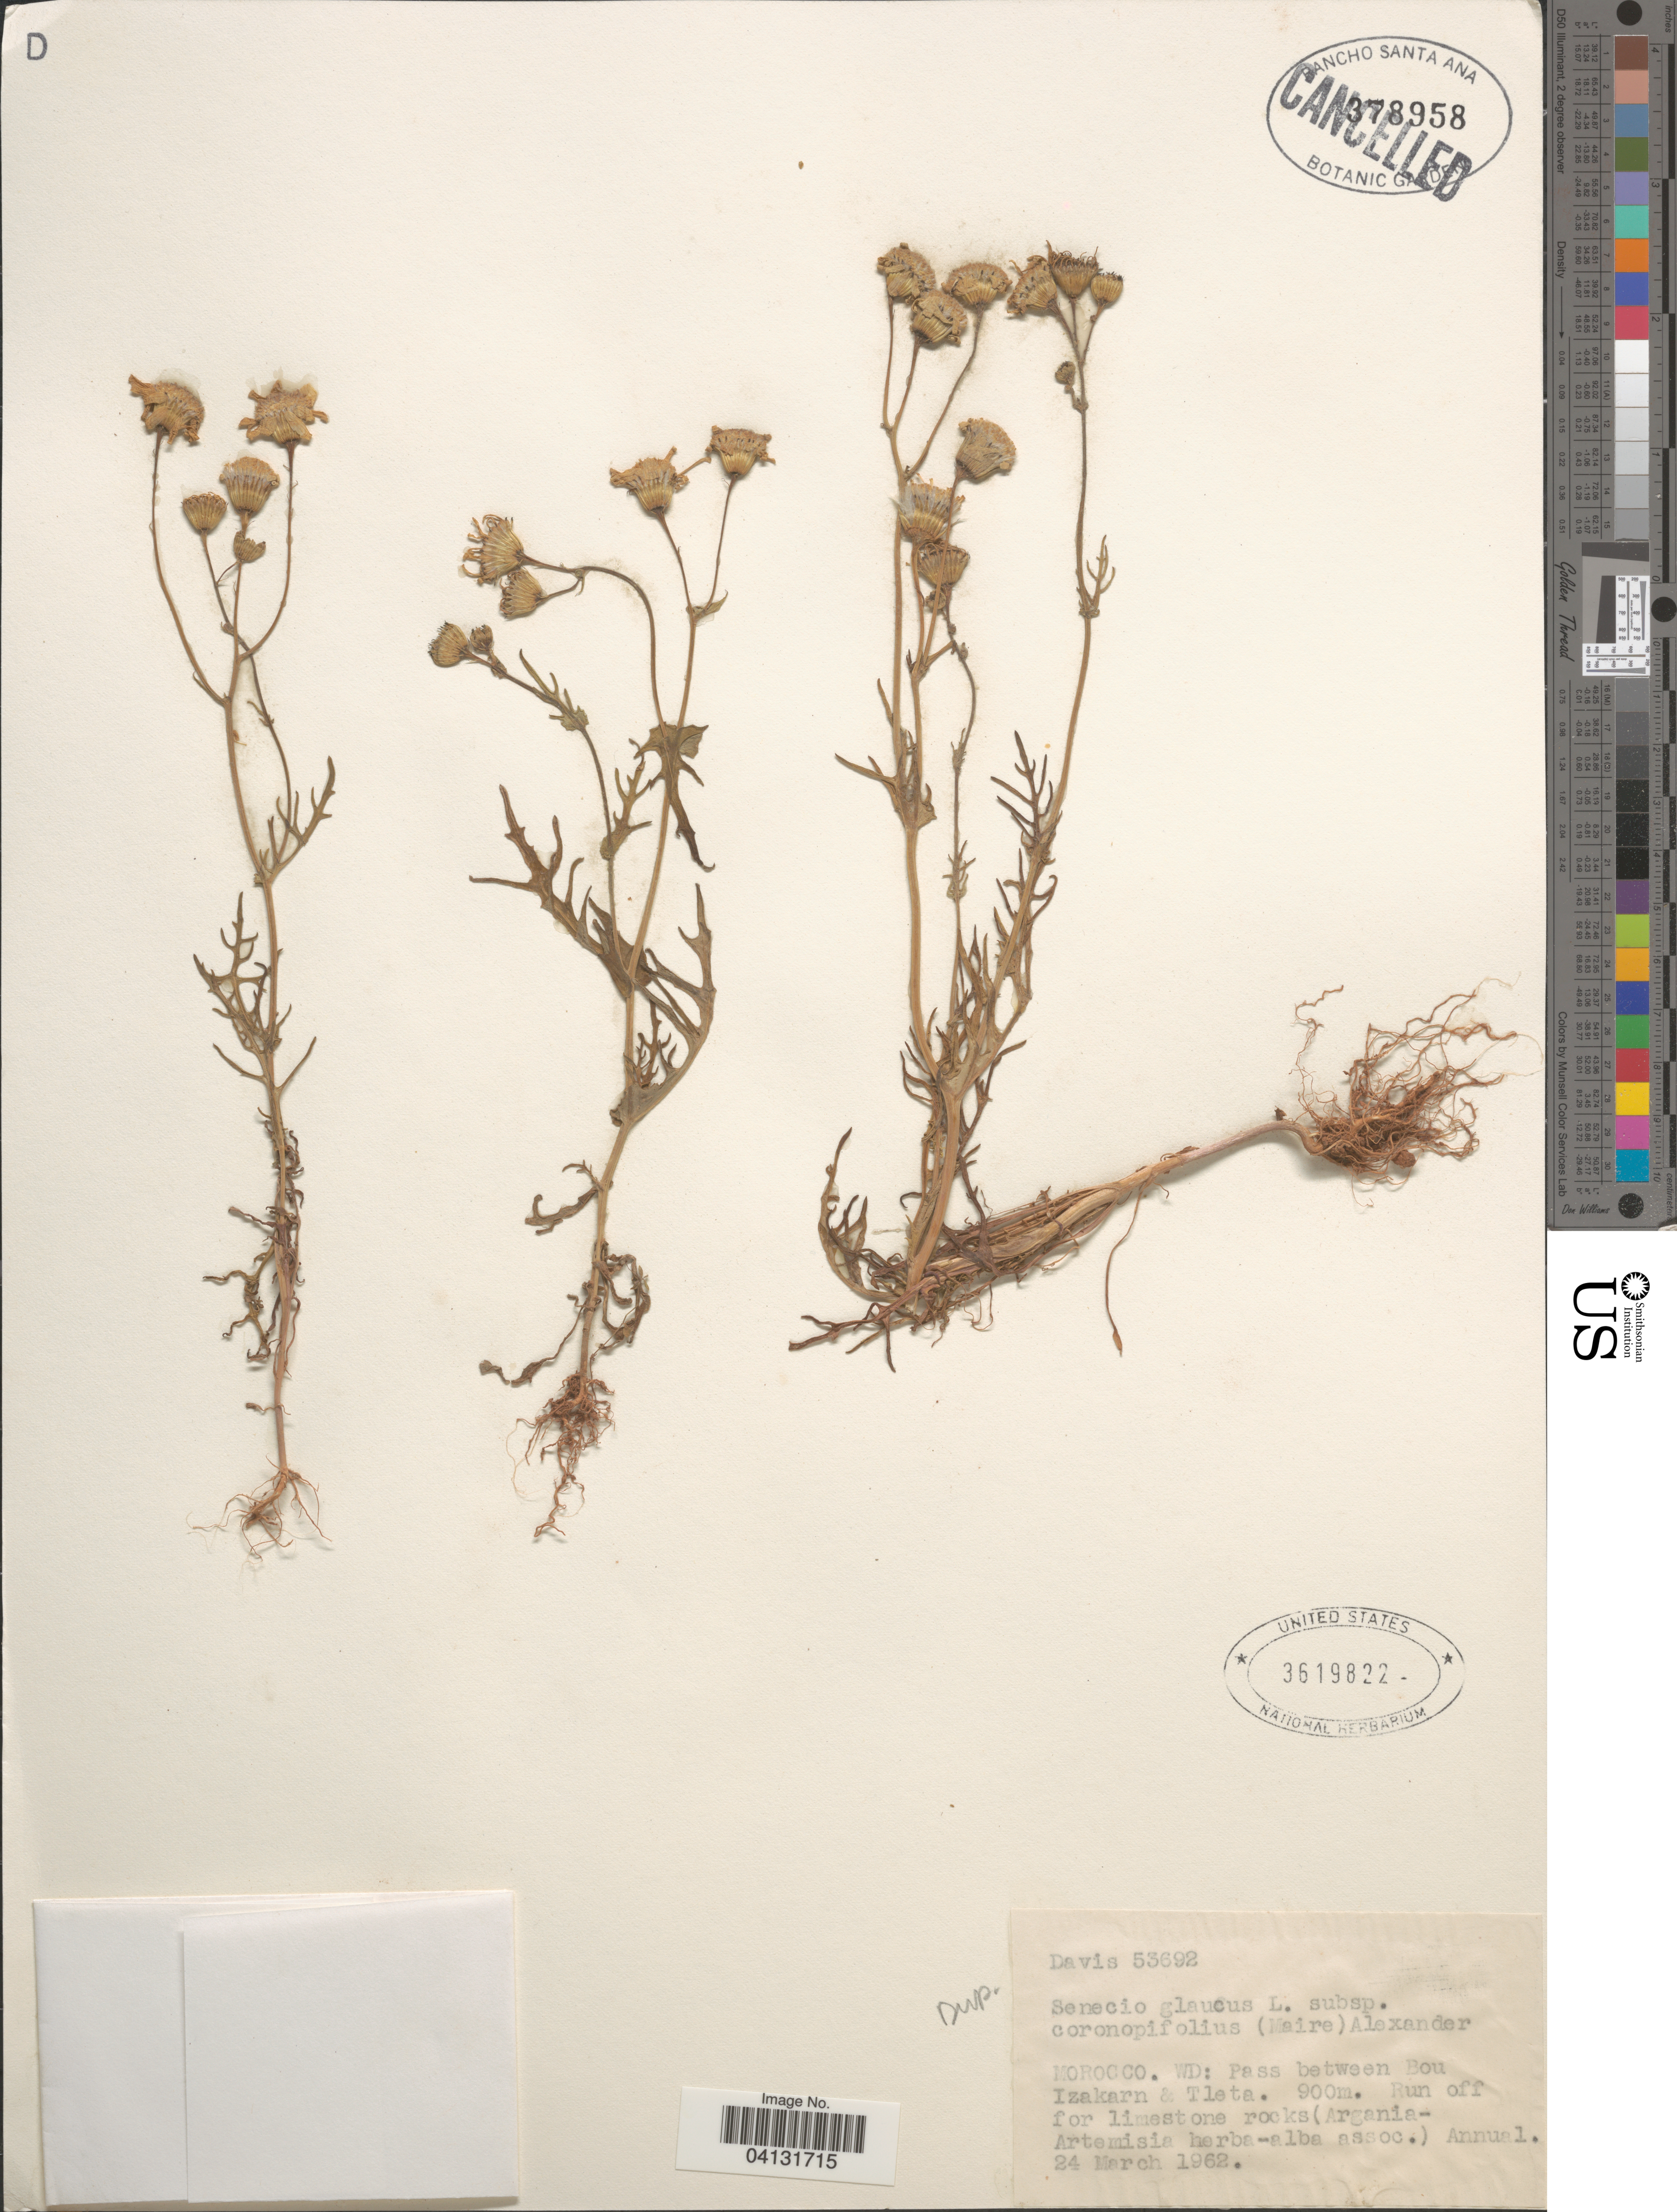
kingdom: Plantae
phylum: Tracheophyta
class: Magnoliopsida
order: Asterales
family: Asteraceae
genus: Senecio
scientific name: Senecio glaucus subsp. coronopifolius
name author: (Maire) C. Alexander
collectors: -. Davis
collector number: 53692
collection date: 1962-03-24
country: Morocco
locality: Morocco. WD: Pass between Bou Izakarn & Tleta.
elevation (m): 900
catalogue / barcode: US 3619822